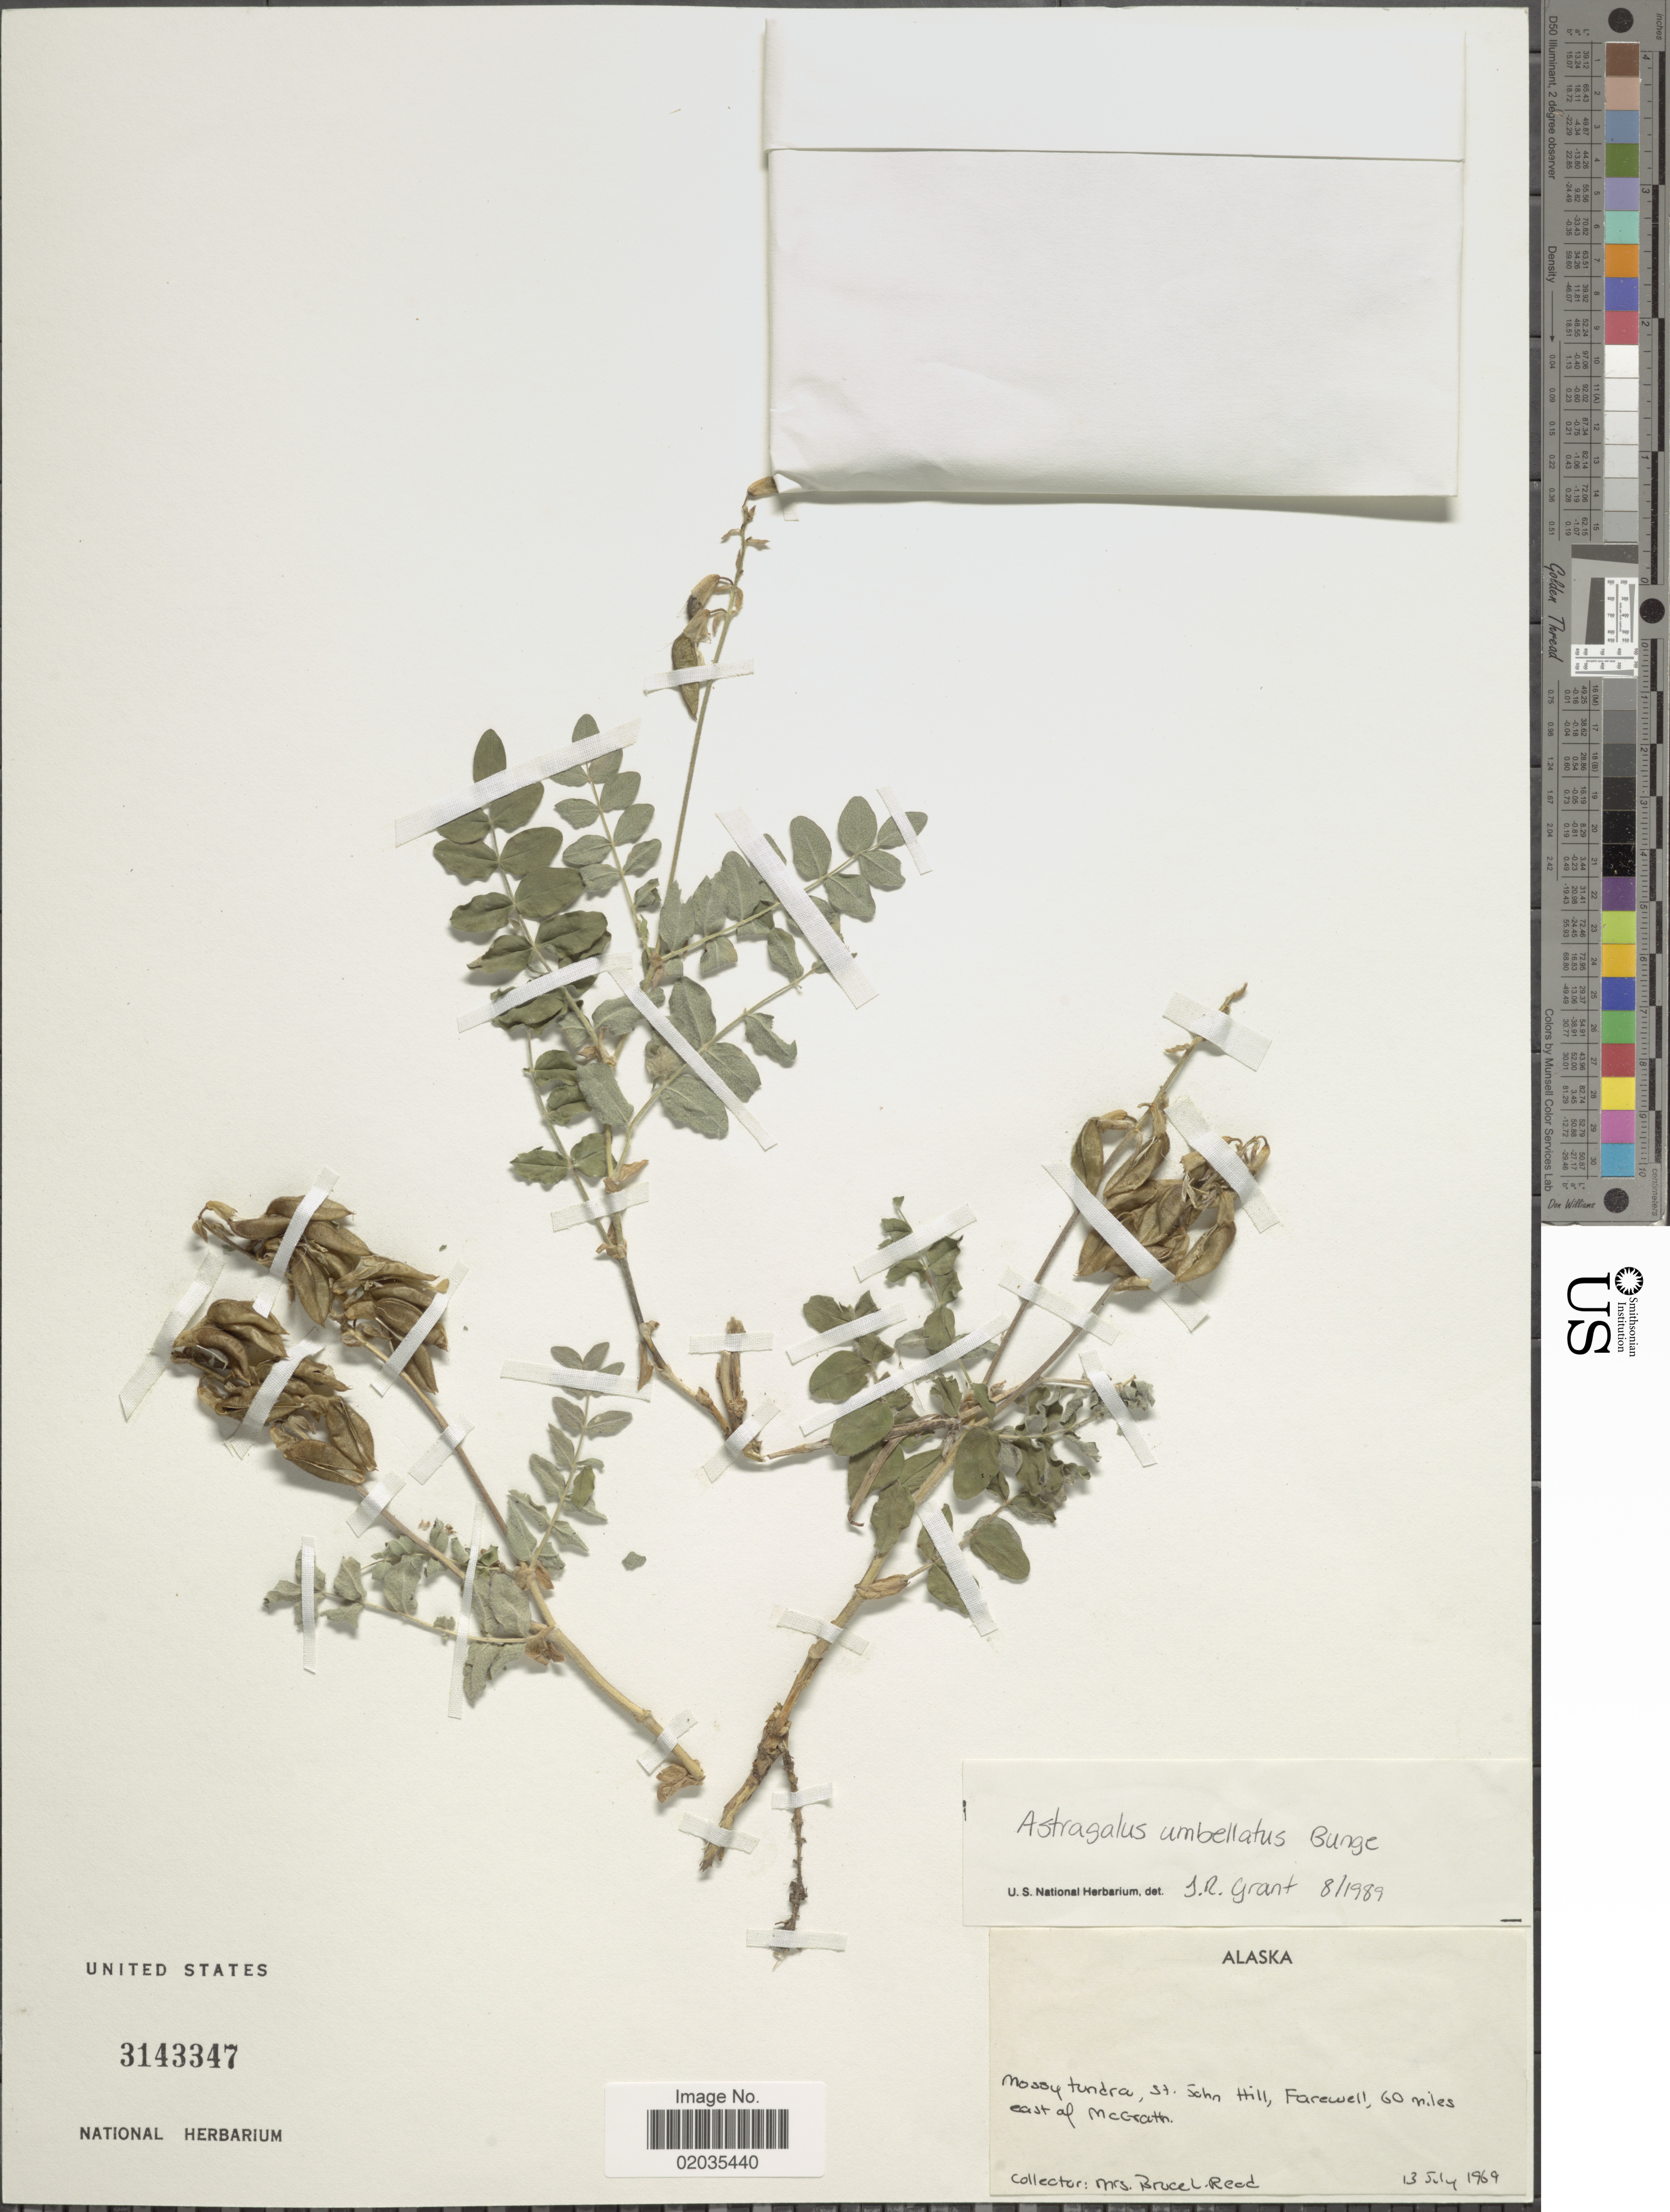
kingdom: Plantae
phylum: Tracheophyta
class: Magnoliopsida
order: Fabales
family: Fabaceae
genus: Astragalus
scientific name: Astragalus umbellatus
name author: Bunge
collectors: B. Reed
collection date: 1969-07-13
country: United States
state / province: Alaska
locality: St. John Hill, Farewell, 60 miles east of McGrath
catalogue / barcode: US 3143347